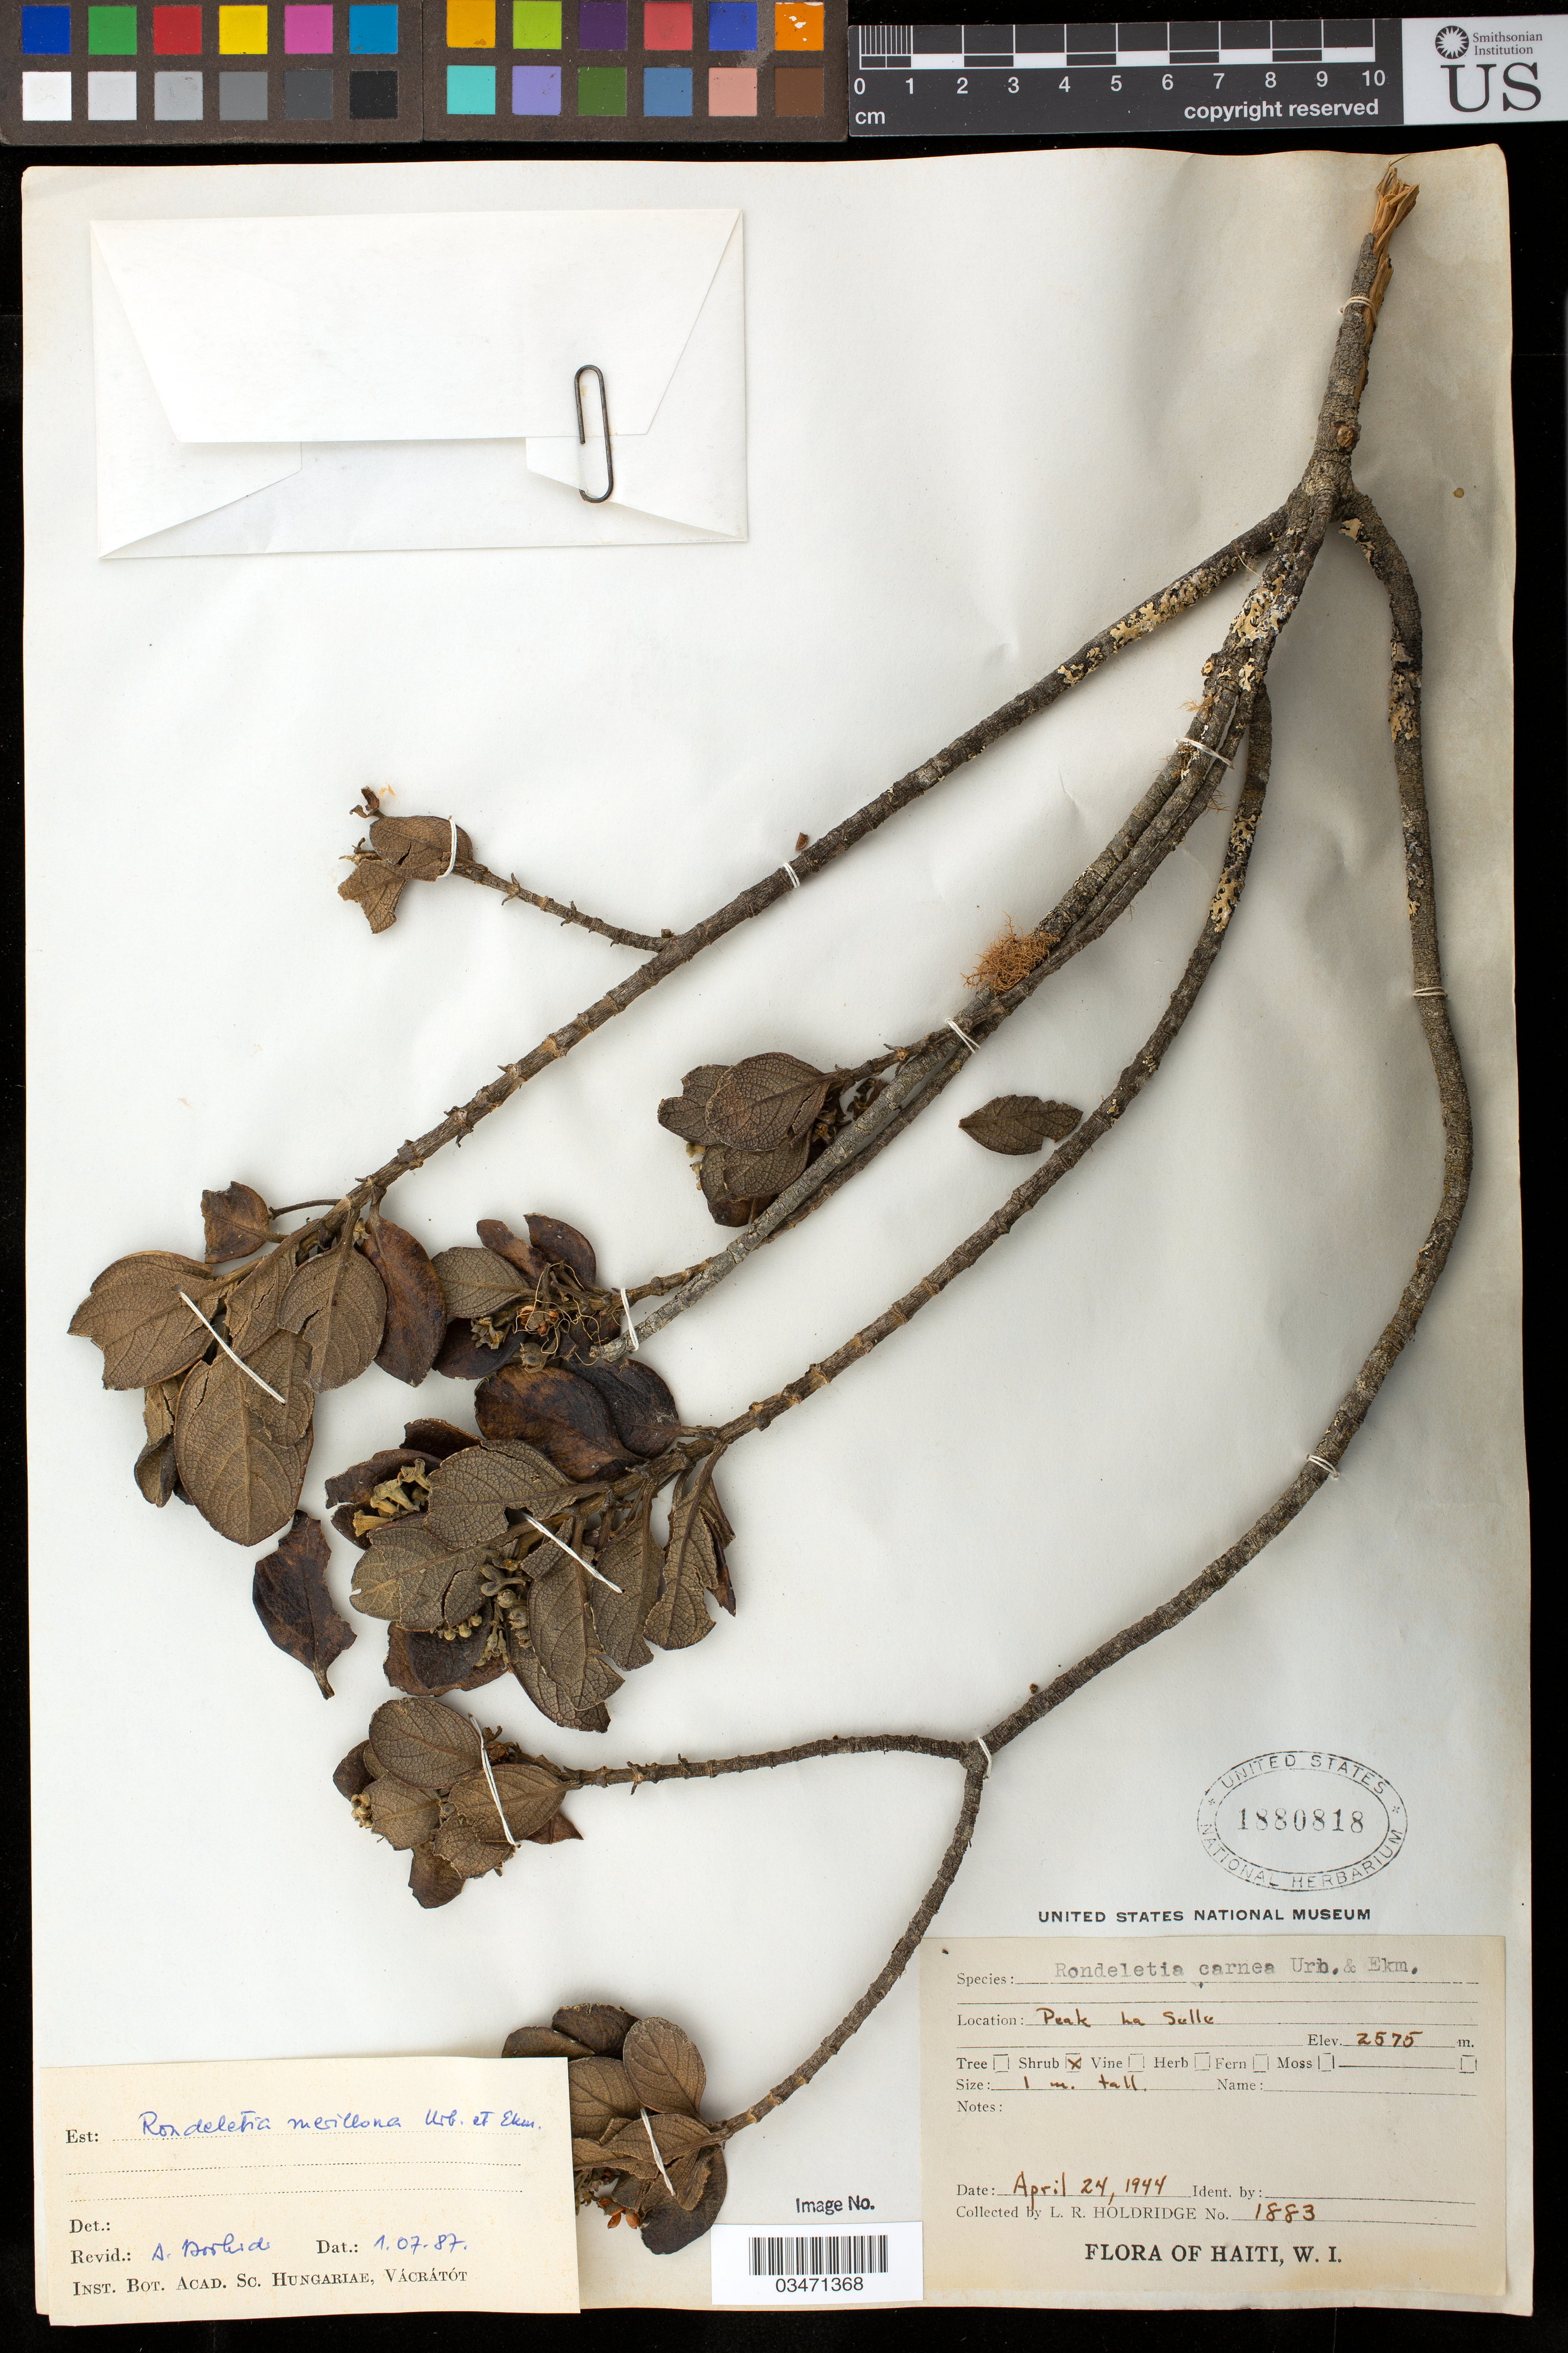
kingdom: Plantae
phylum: Tracheophyta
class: Magnoliopsida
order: Gentianales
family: Rubiaceae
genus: Rondeletia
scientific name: Rondeletia merilloana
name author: Urb.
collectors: L. Holdridge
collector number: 1883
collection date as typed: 24 Apr 1944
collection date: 1944-04-24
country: Haiti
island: Hispaniola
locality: La Selle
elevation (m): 2575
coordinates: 0 N, 0 E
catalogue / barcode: US 1880818